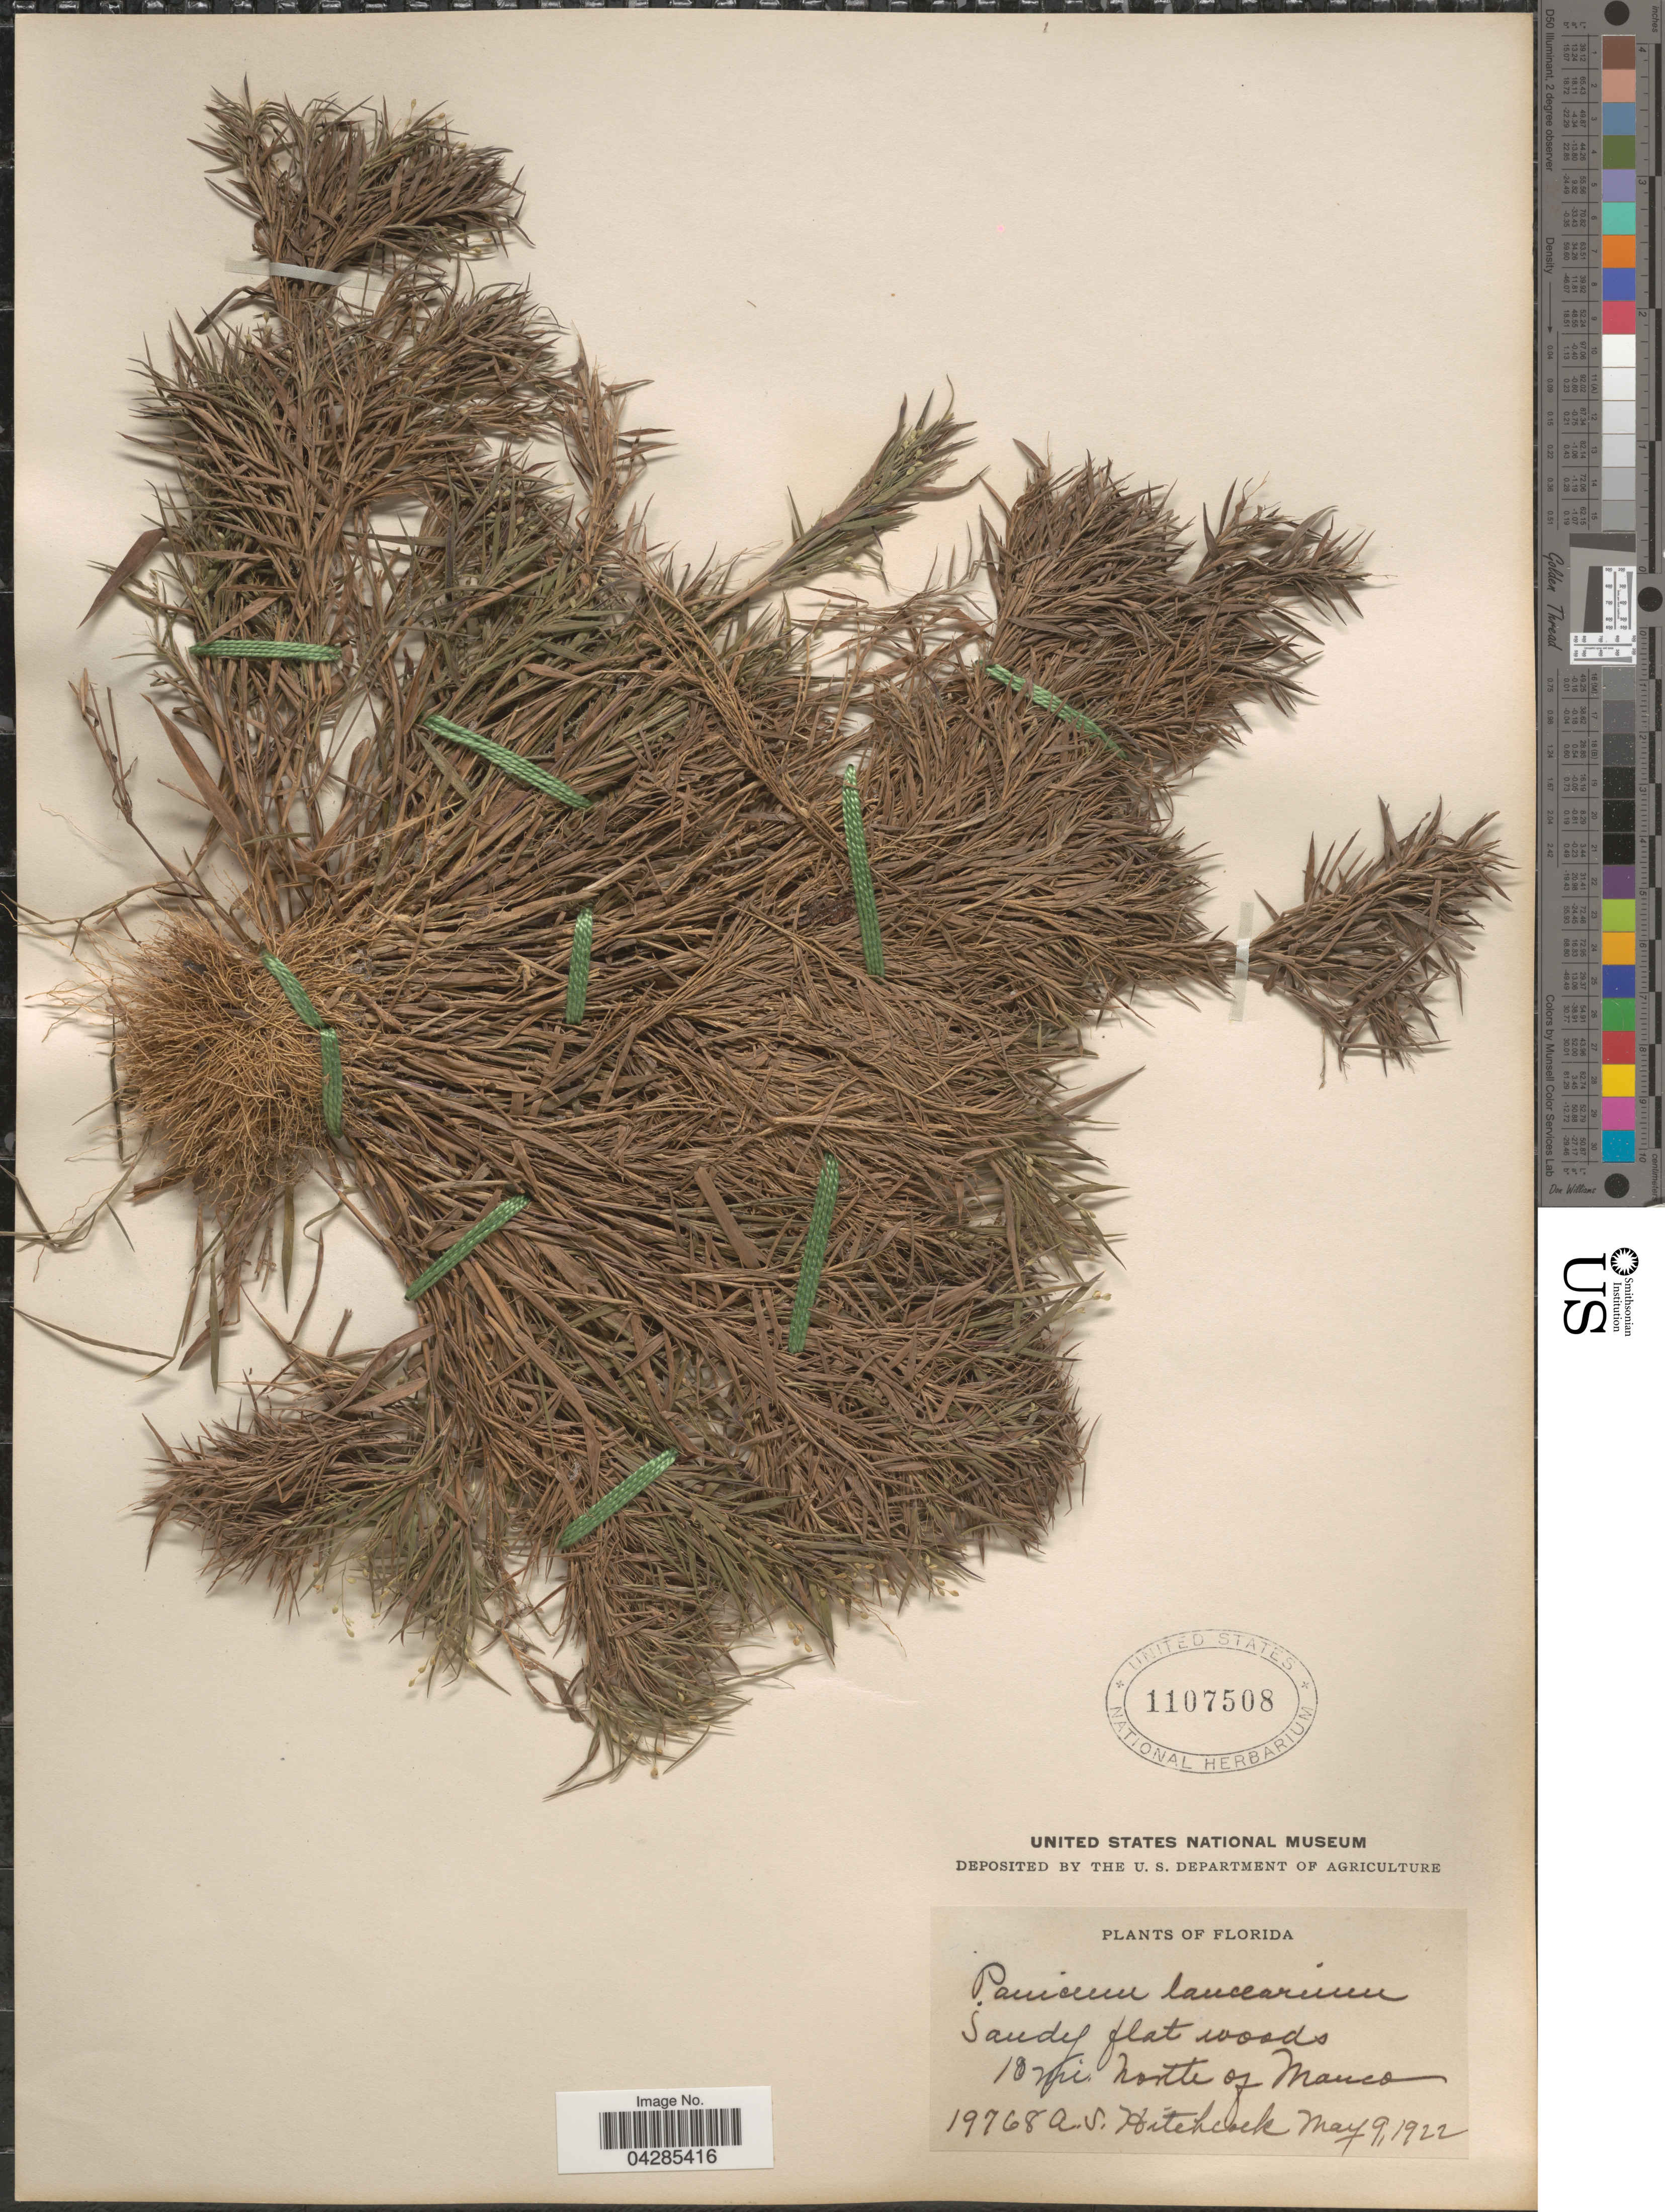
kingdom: Plantae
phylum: Tracheophyta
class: Liliopsida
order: Poales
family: Poaceae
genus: Dichanthelium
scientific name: Dichanthelium portoricense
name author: (Desv. ex Ham.) B.F. Hansen & Wunderlin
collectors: A. S. Hitchcock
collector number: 19768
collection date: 1922-05-09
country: United States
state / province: Florida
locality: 10 mi. north of Manco.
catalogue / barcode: US 1107508